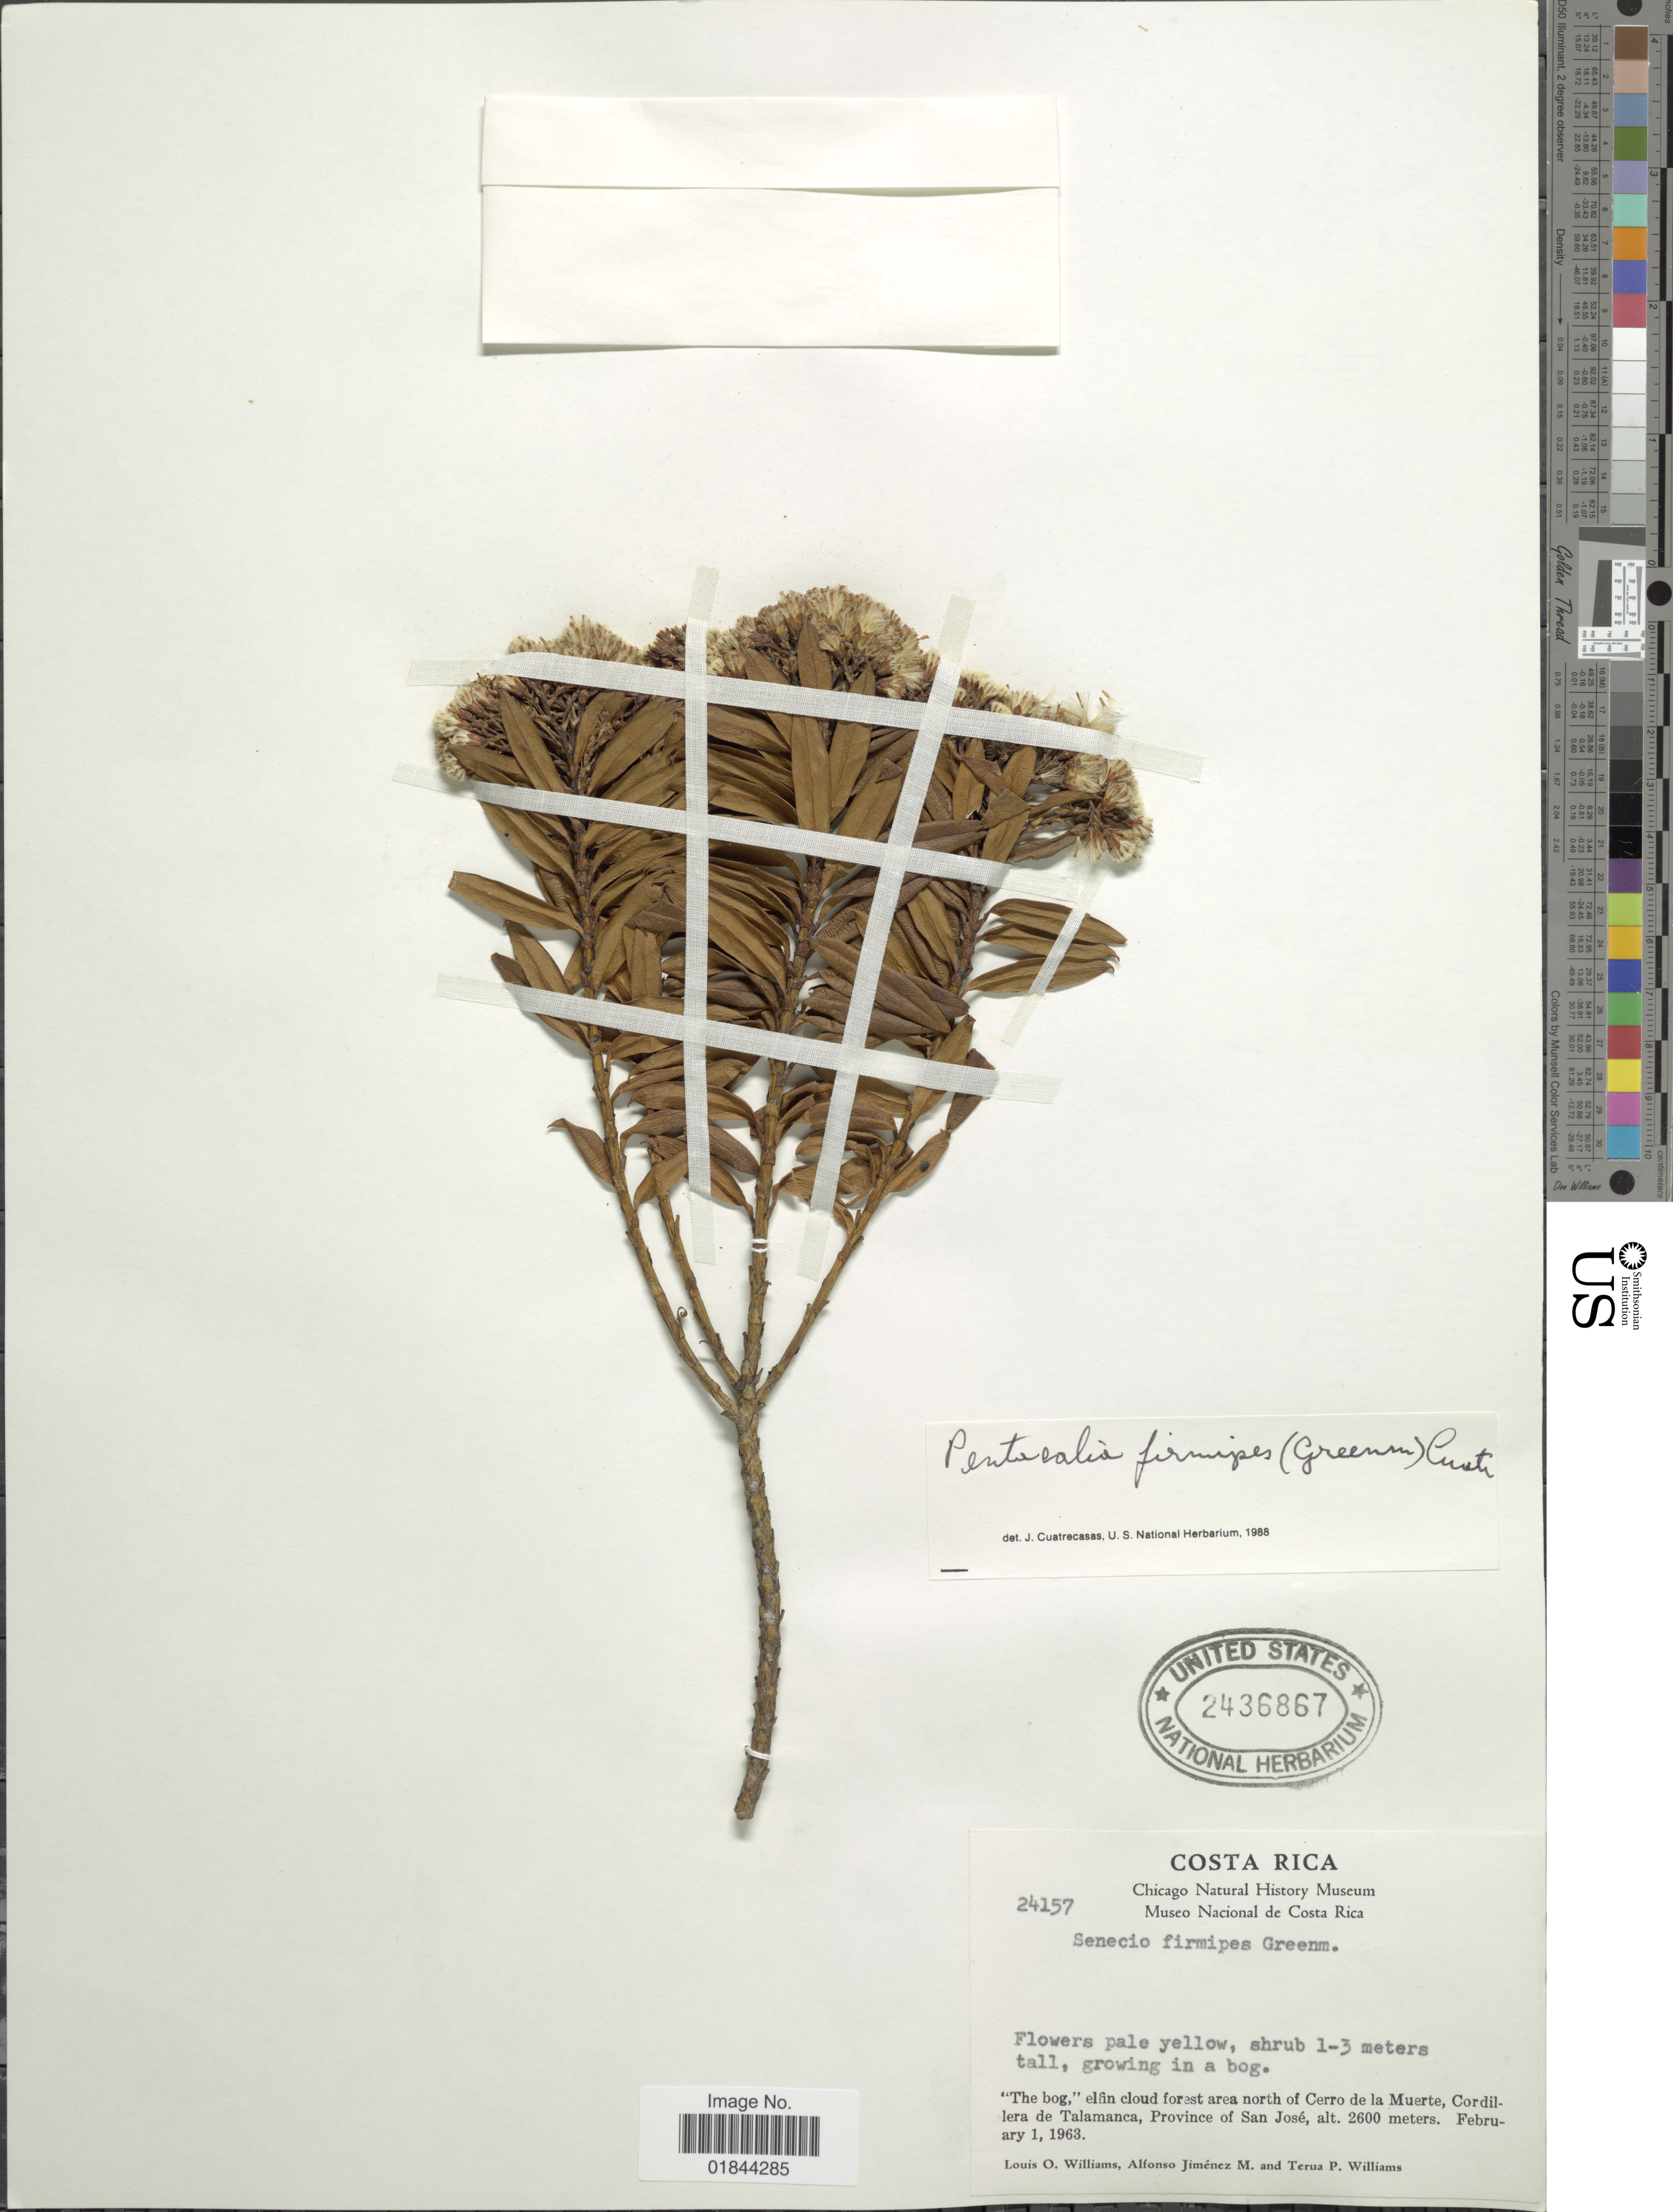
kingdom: Plantae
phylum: Tracheophyta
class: Magnoliopsida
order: Asterales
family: Asteraceae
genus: Pentacalia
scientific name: Pentacalia firmipes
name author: (Greenm.) Cuatrec.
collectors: L. O. Williams, A. Jimenez M. & T. P. Williams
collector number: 24157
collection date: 1963-02-01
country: Costa Rica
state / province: San José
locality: The Bog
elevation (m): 2600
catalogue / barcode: US 2436867